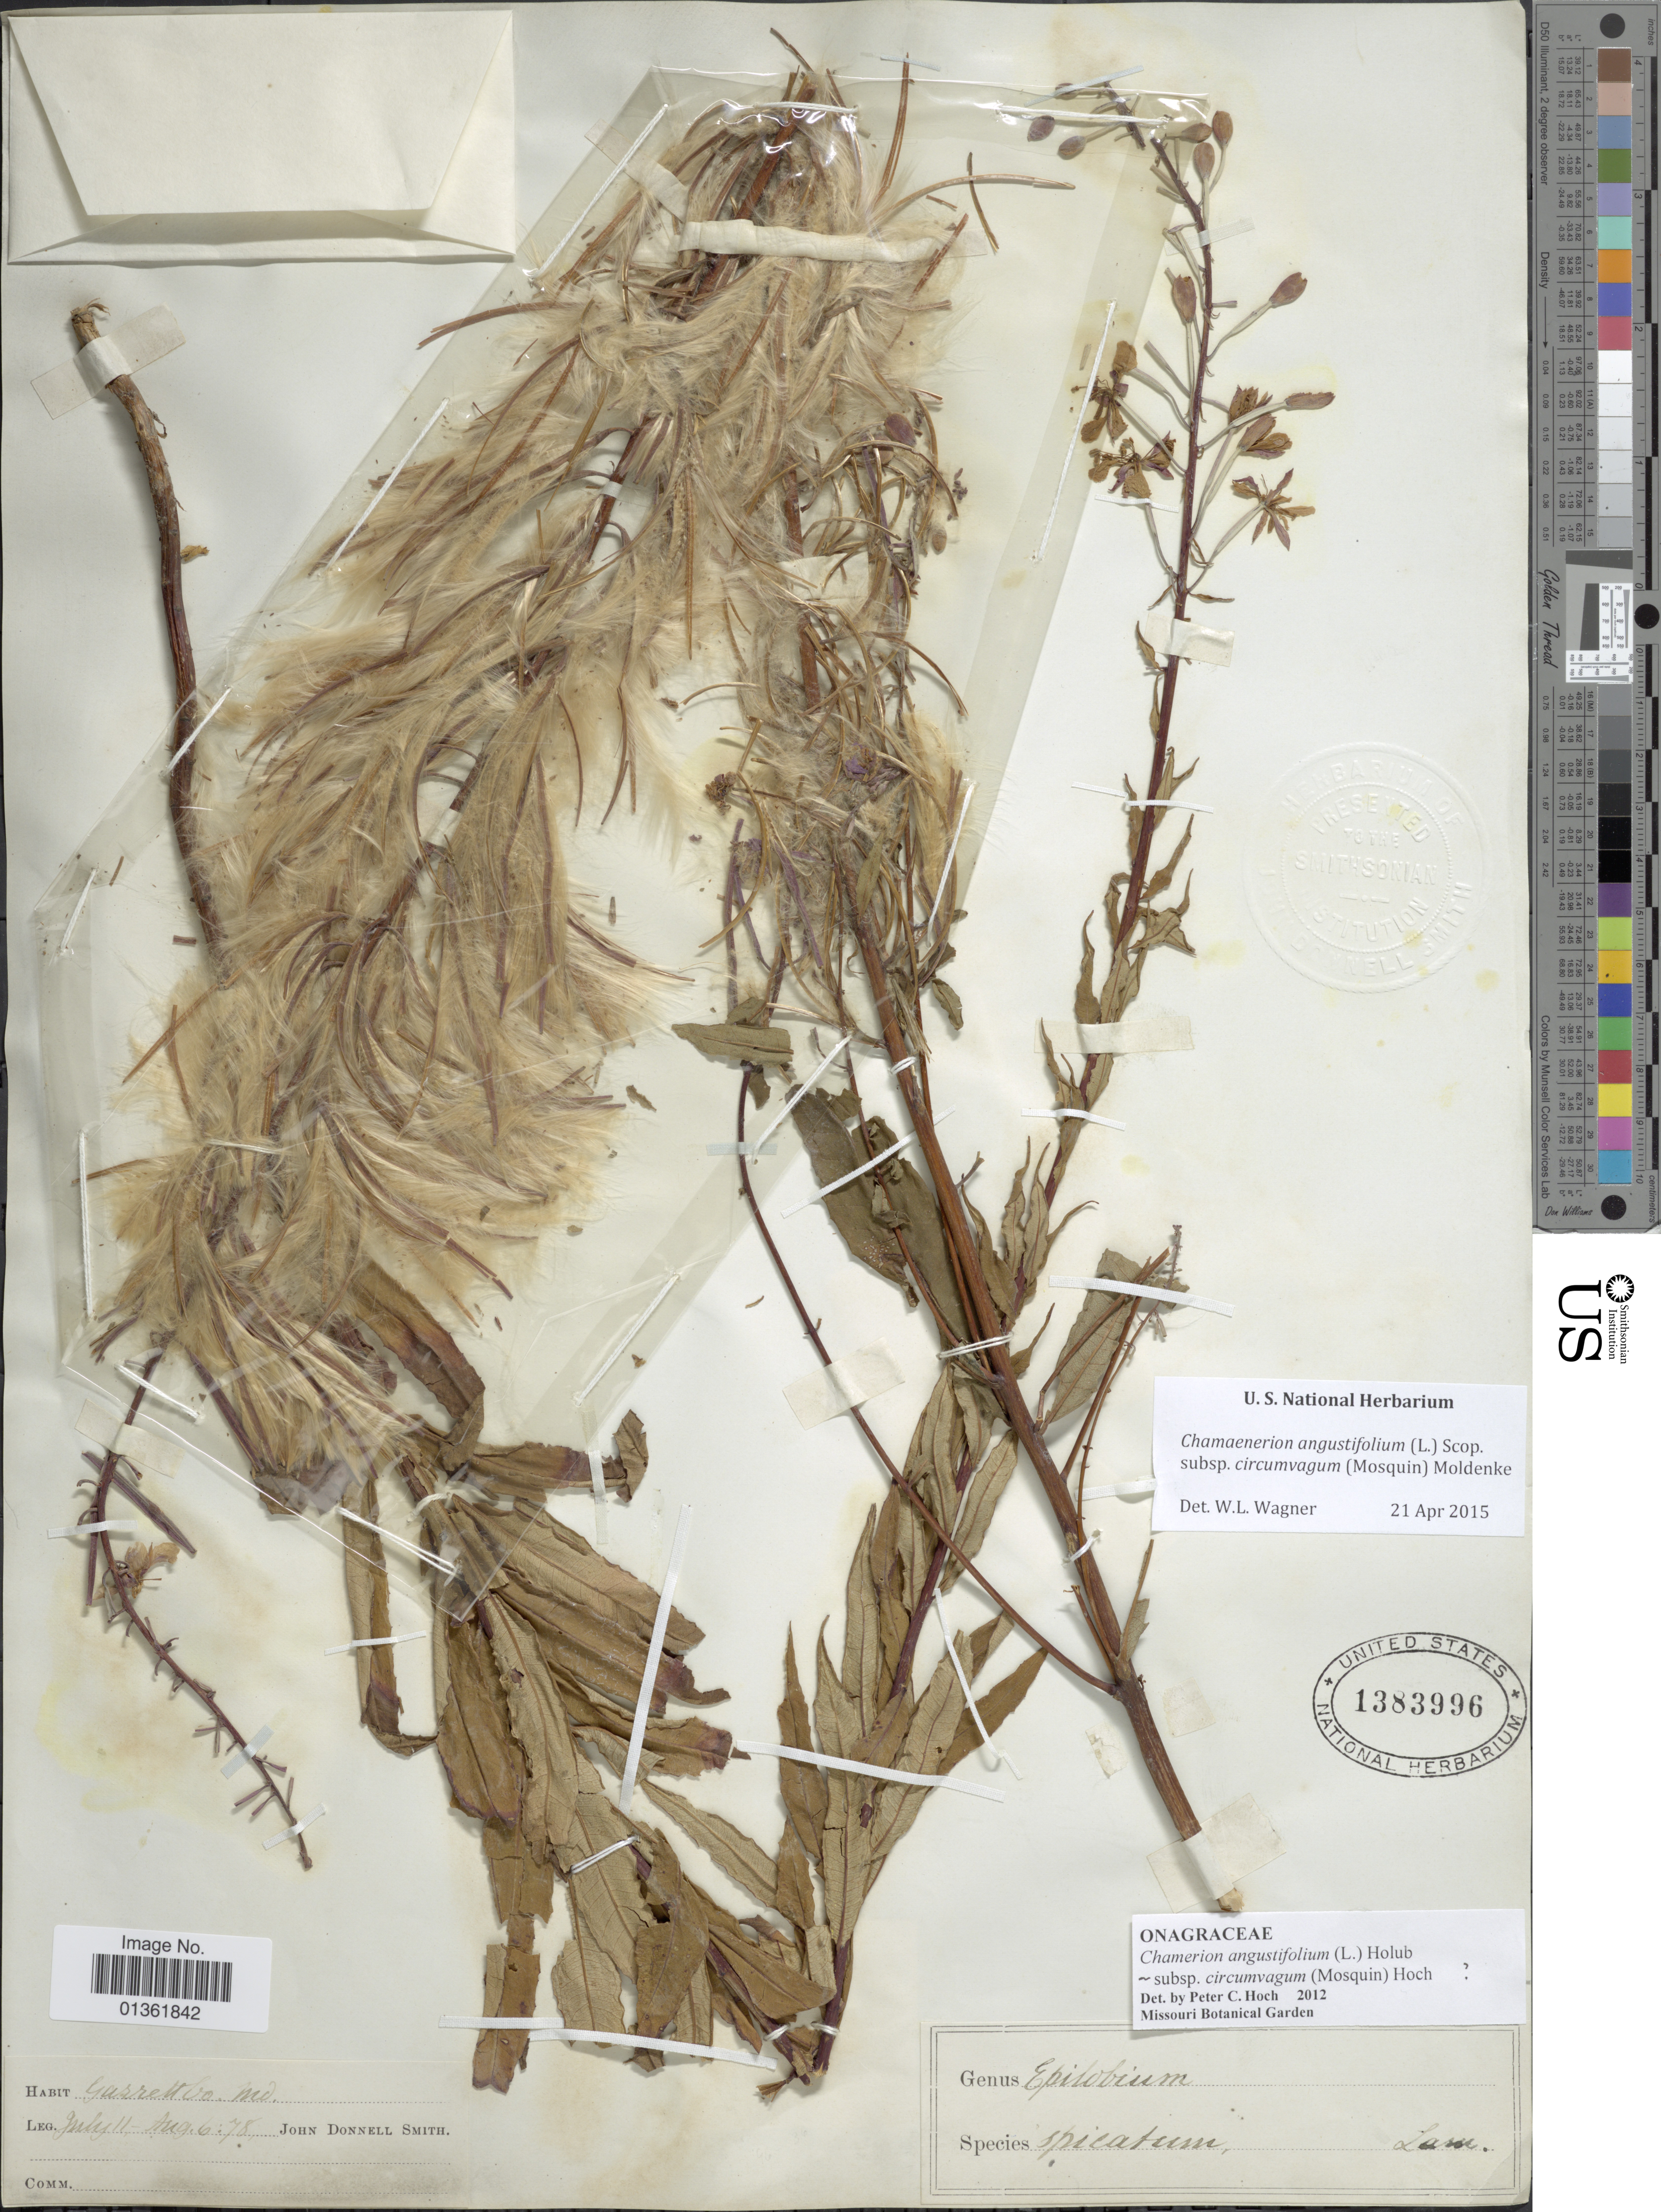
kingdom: Plantae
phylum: Tracheophyta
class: Magnoliopsida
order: Myrtales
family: Onagraceae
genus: Chamaenerion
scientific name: Chamaenerion angustifolium subsp. circumvagum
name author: (Mosquin) Moldenke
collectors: J. Donnell Smith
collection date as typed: Transcribed d/m/y: 11/7/78 to 6/8/78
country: United States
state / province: Maryland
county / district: Garrett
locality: Garrett Co., MD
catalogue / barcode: US 1383996